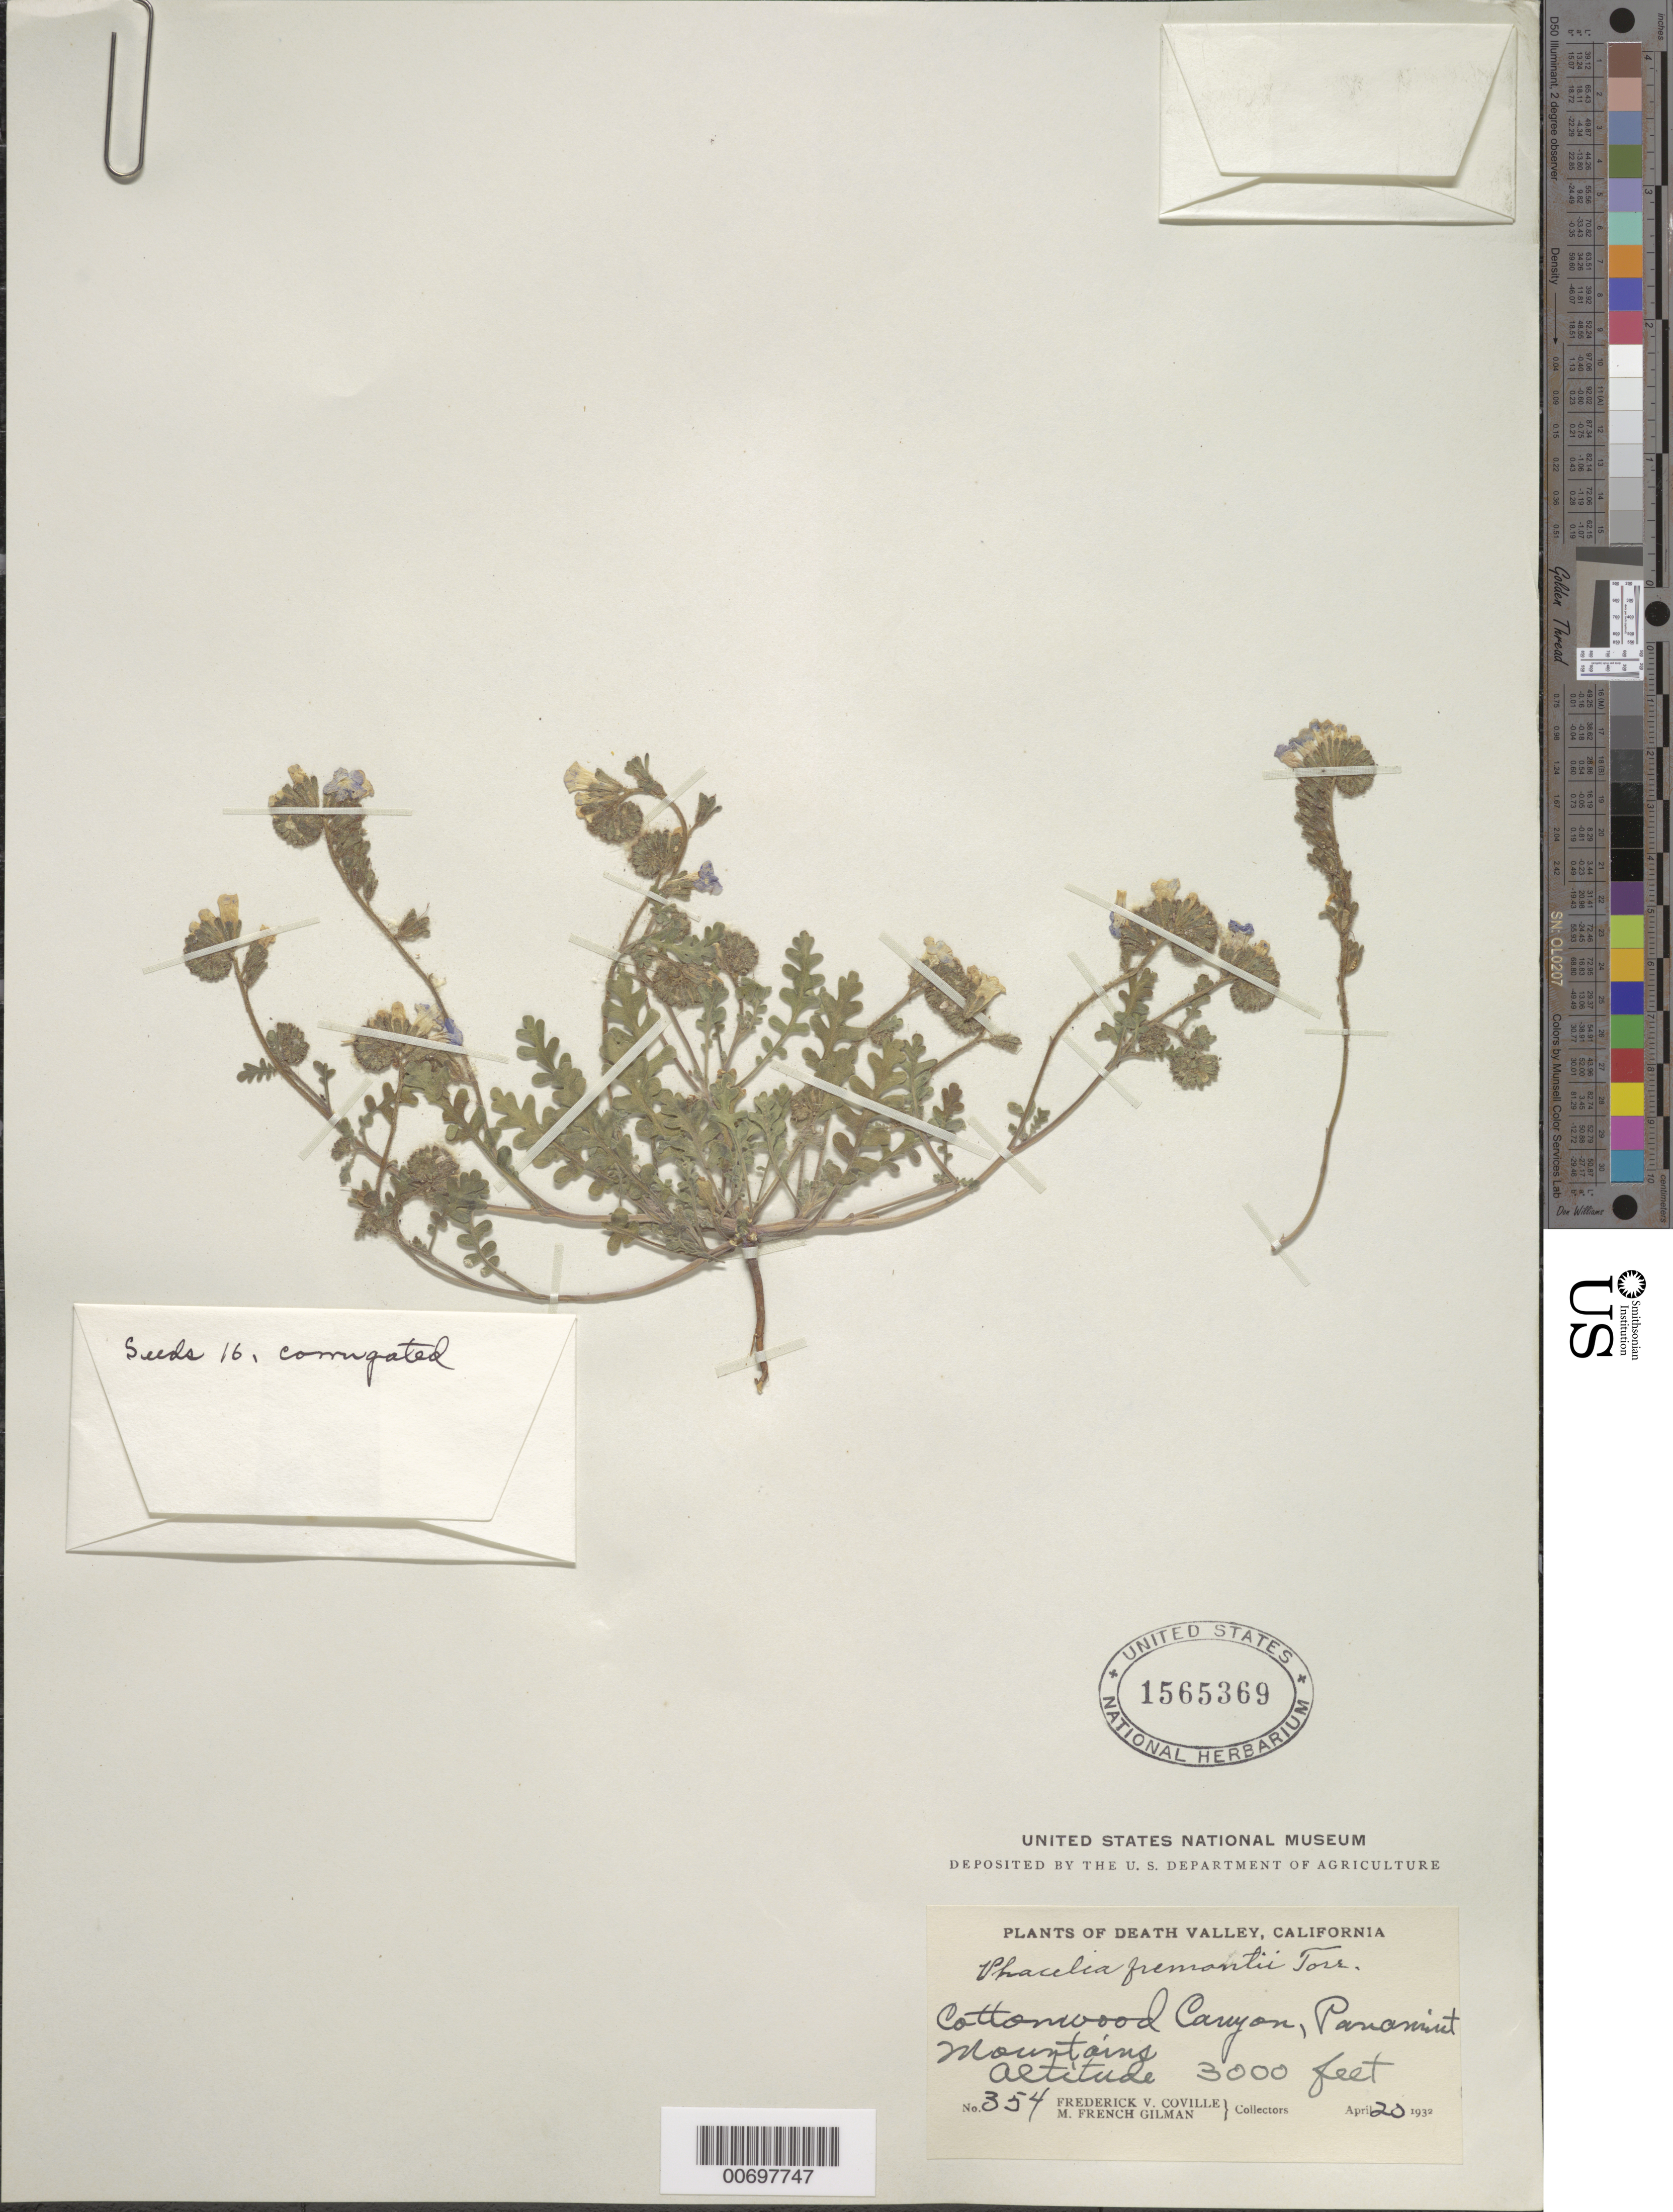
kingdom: Plantae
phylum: Tracheophyta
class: Magnoliopsida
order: Boraginales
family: Hydrophyllaceae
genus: Phacelia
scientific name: Phacelia fremontii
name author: Torr. in Ives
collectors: F. V. Coville & M. F. Gilman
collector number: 354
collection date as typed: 20 Apr 1932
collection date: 1932-04-20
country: United States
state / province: California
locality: Death Valley. Cottonwood Canyon, Pamamint Mts.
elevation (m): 914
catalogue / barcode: US 1565369